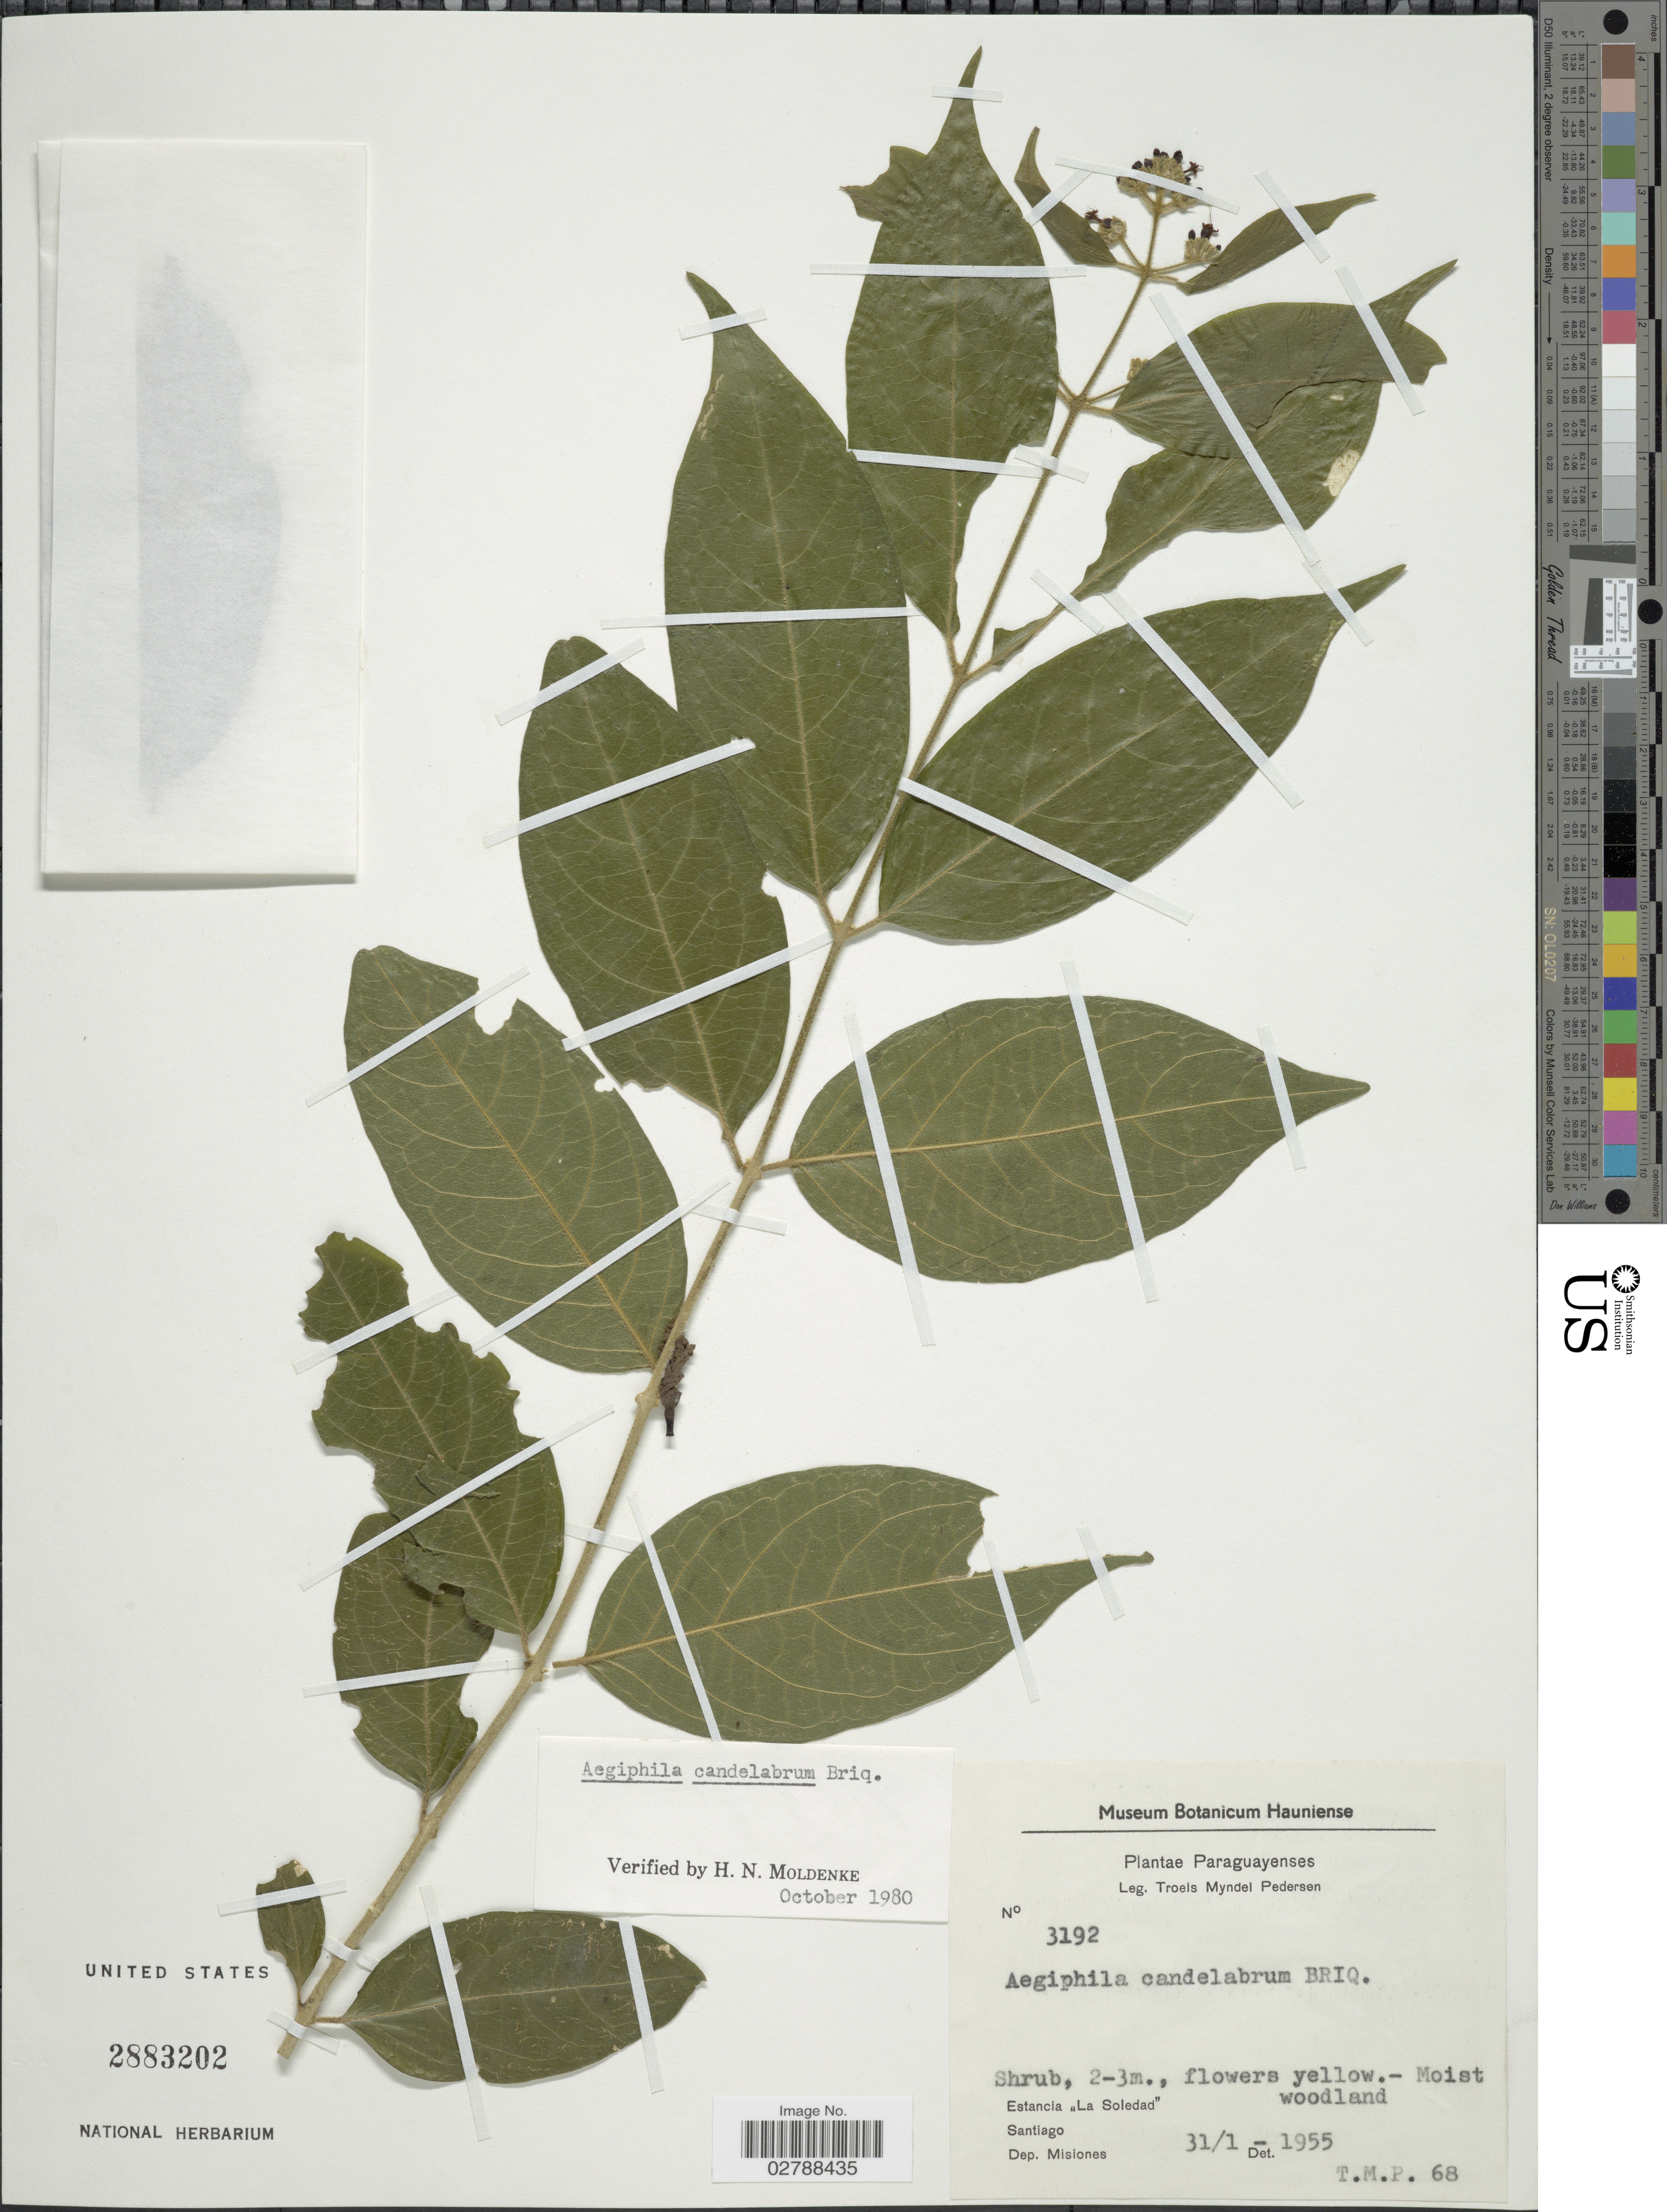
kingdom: Plantae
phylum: Tracheophyta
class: Magnoliopsida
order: Lamiales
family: Lamiaceae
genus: Aegiphila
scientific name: Aegiphila candelabrum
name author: Briq.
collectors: T. Pederson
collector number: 3192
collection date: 1955-01-31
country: Paraguay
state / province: Misiones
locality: Estancia "La Soledad" , Santiago, Dep. Misiones.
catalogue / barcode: US 2883202